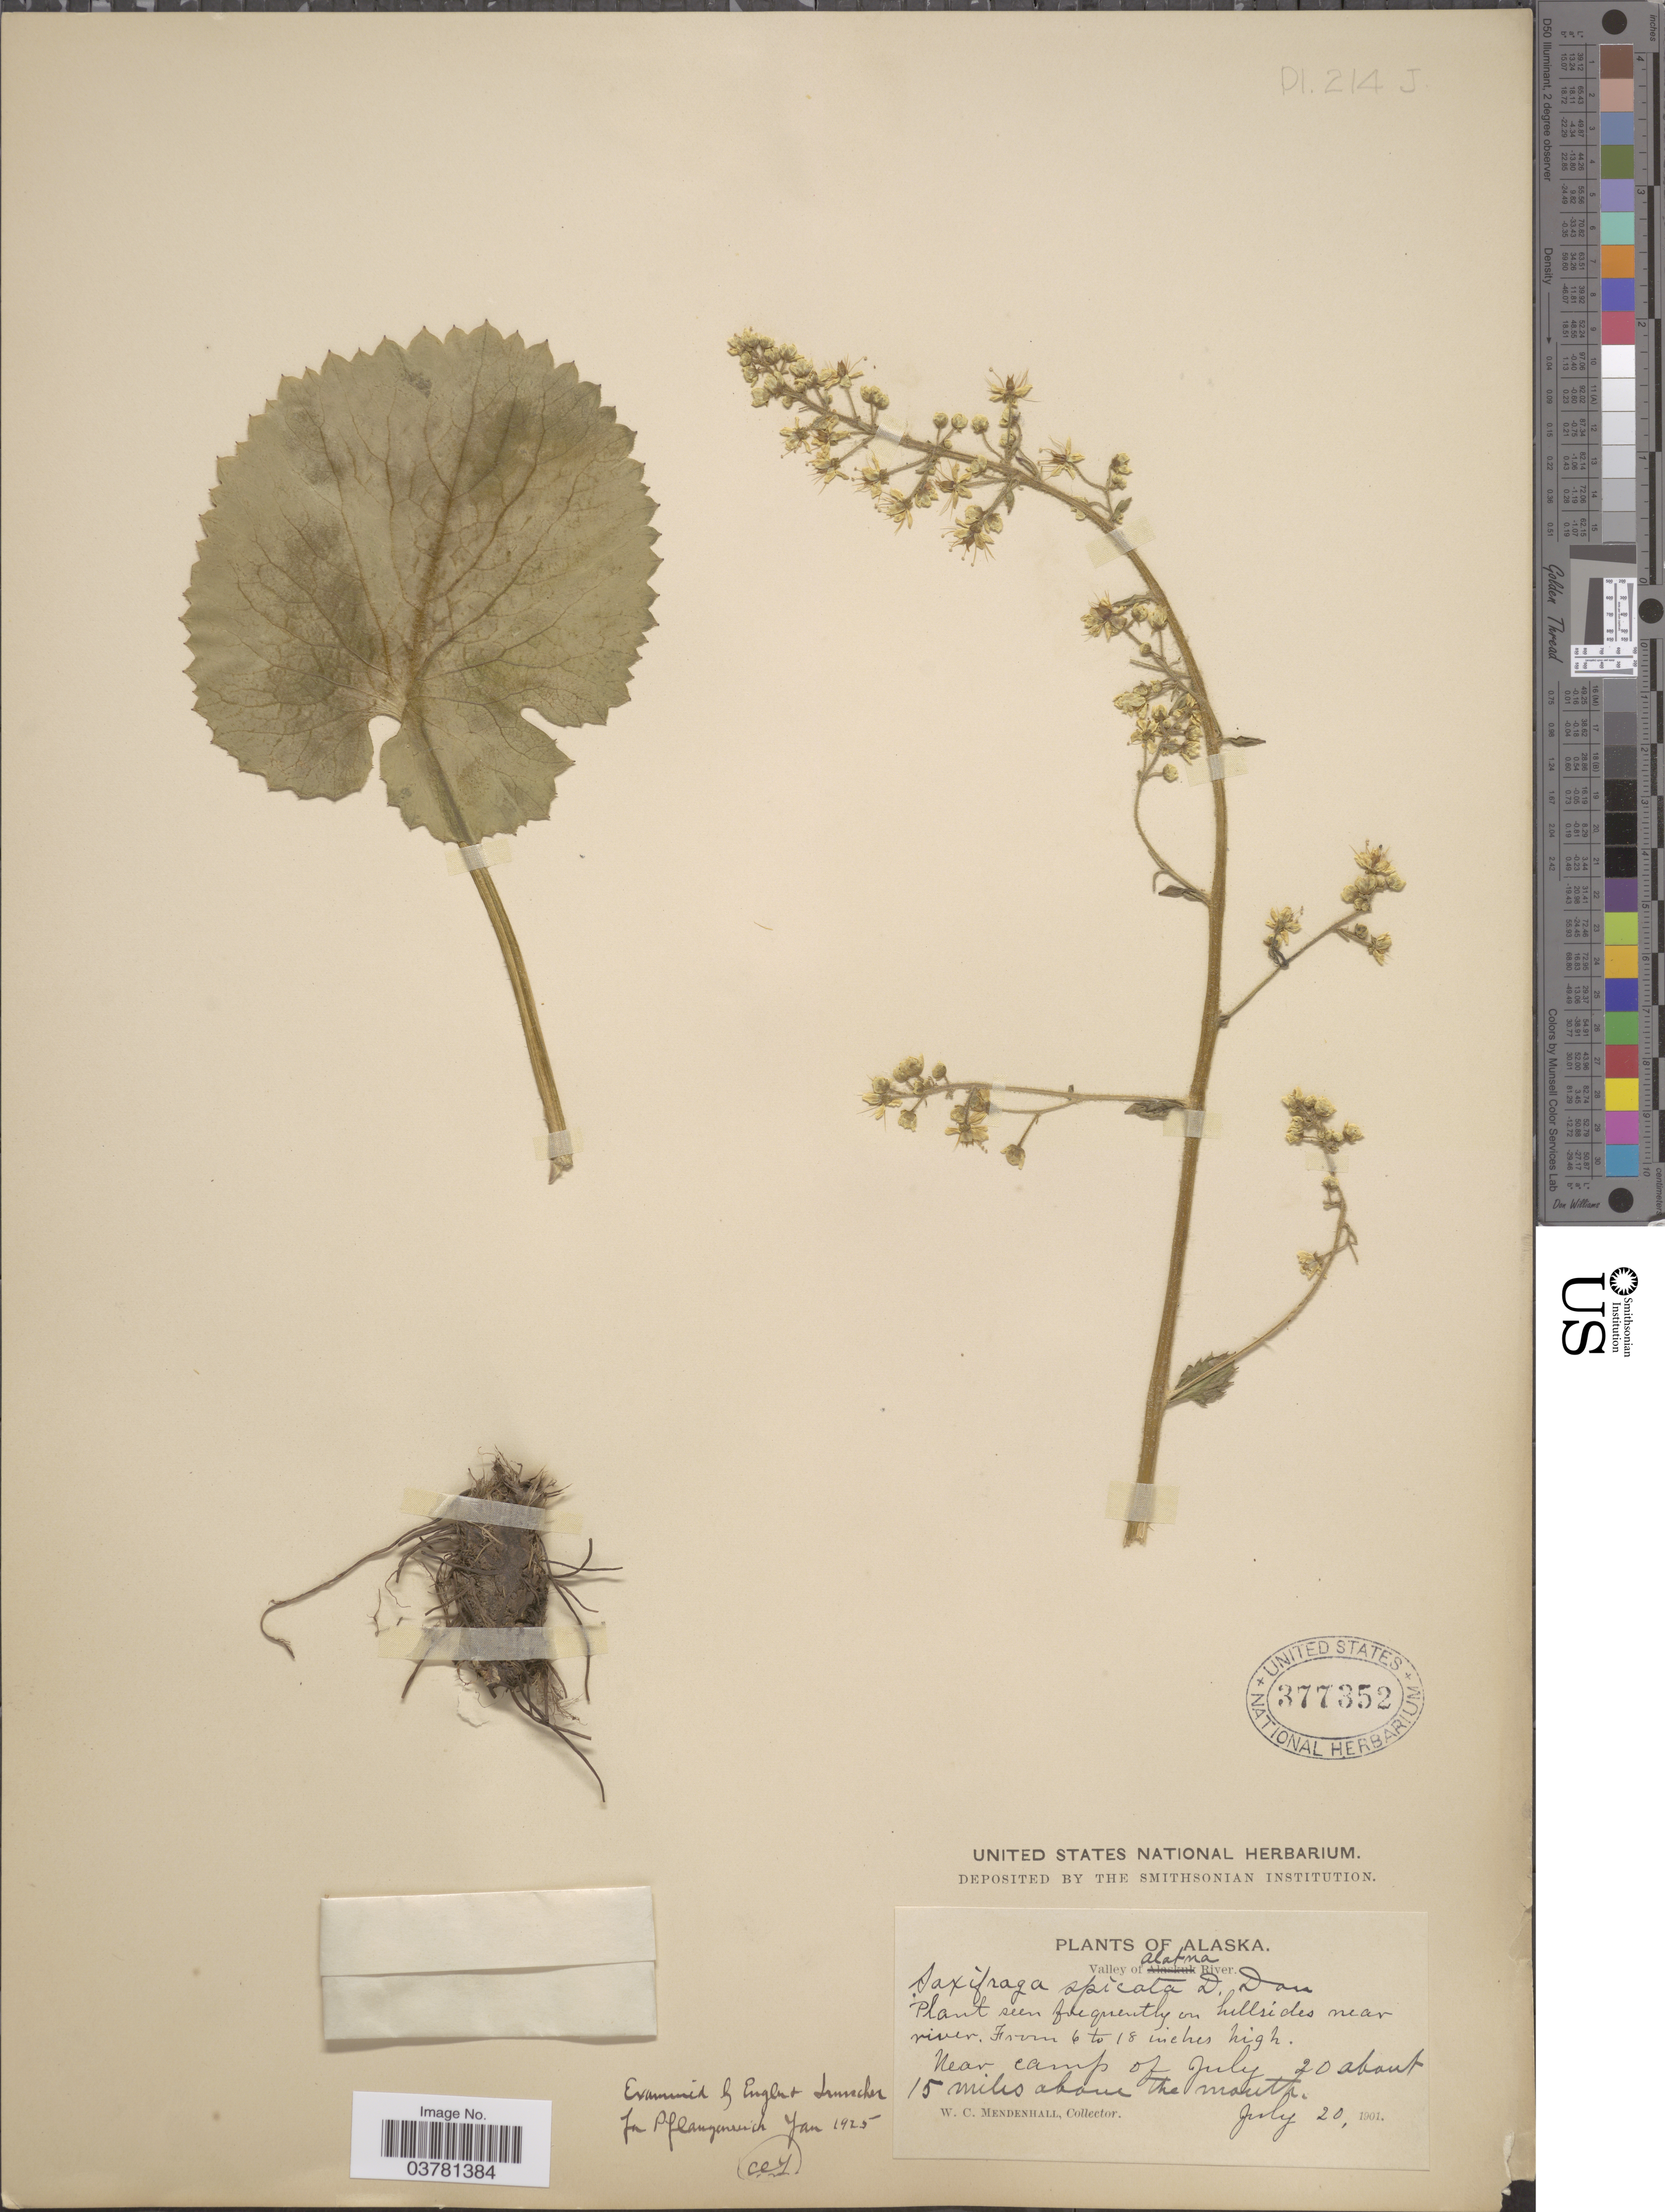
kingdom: Plantae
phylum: Tracheophyta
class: Magnoliopsida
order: Saxifragales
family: Saxifragaceae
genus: Micranthes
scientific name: Micranthes spicata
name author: (D. Don) Small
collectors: W. Mendenhall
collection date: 1901-07-20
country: United States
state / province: Alaska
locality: Valley of Alatma River. Near camp of July 20 about 15 miles above the mouth.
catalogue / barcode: US 377352